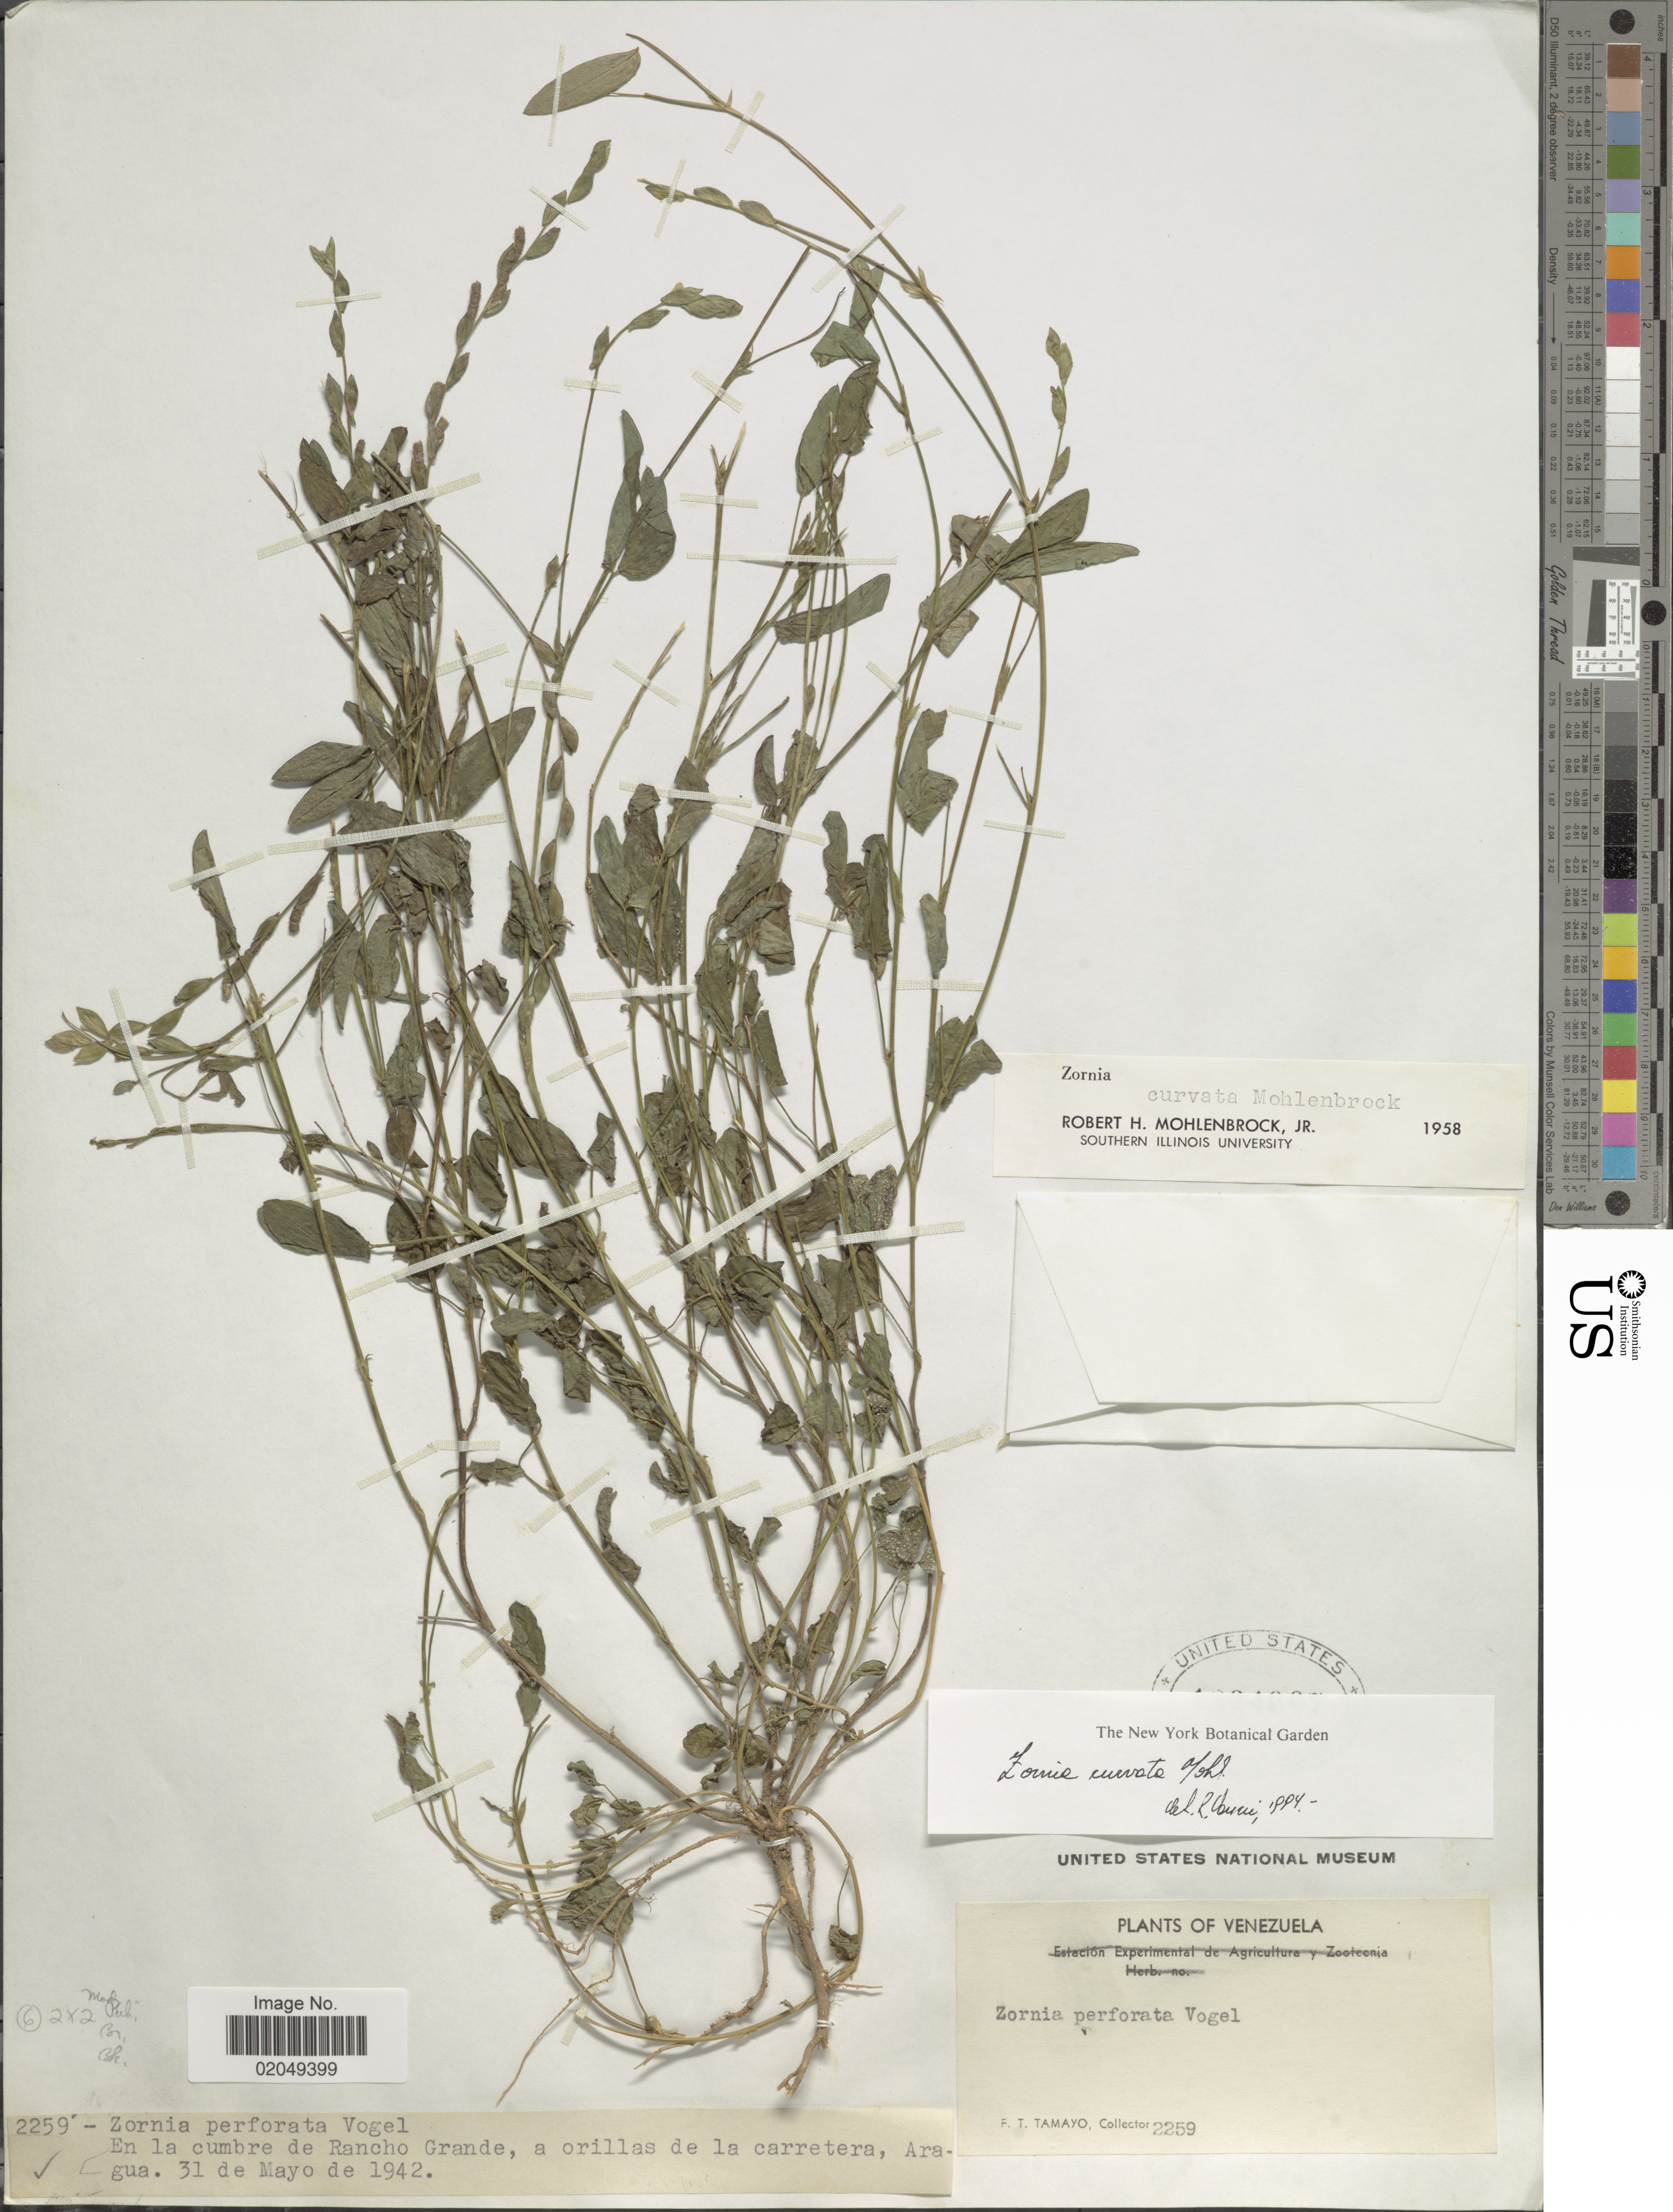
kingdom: Plantae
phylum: Tracheophyta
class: Magnoliopsida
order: Fabales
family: Fabaceae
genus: Zornia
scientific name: Zornia curvata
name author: Mohlenbr.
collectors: F. Tamayo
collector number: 2259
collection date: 1942-05-31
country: Venezuela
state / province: Aragua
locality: En la cumbre de Rancho Grande, a orillas de la carretera